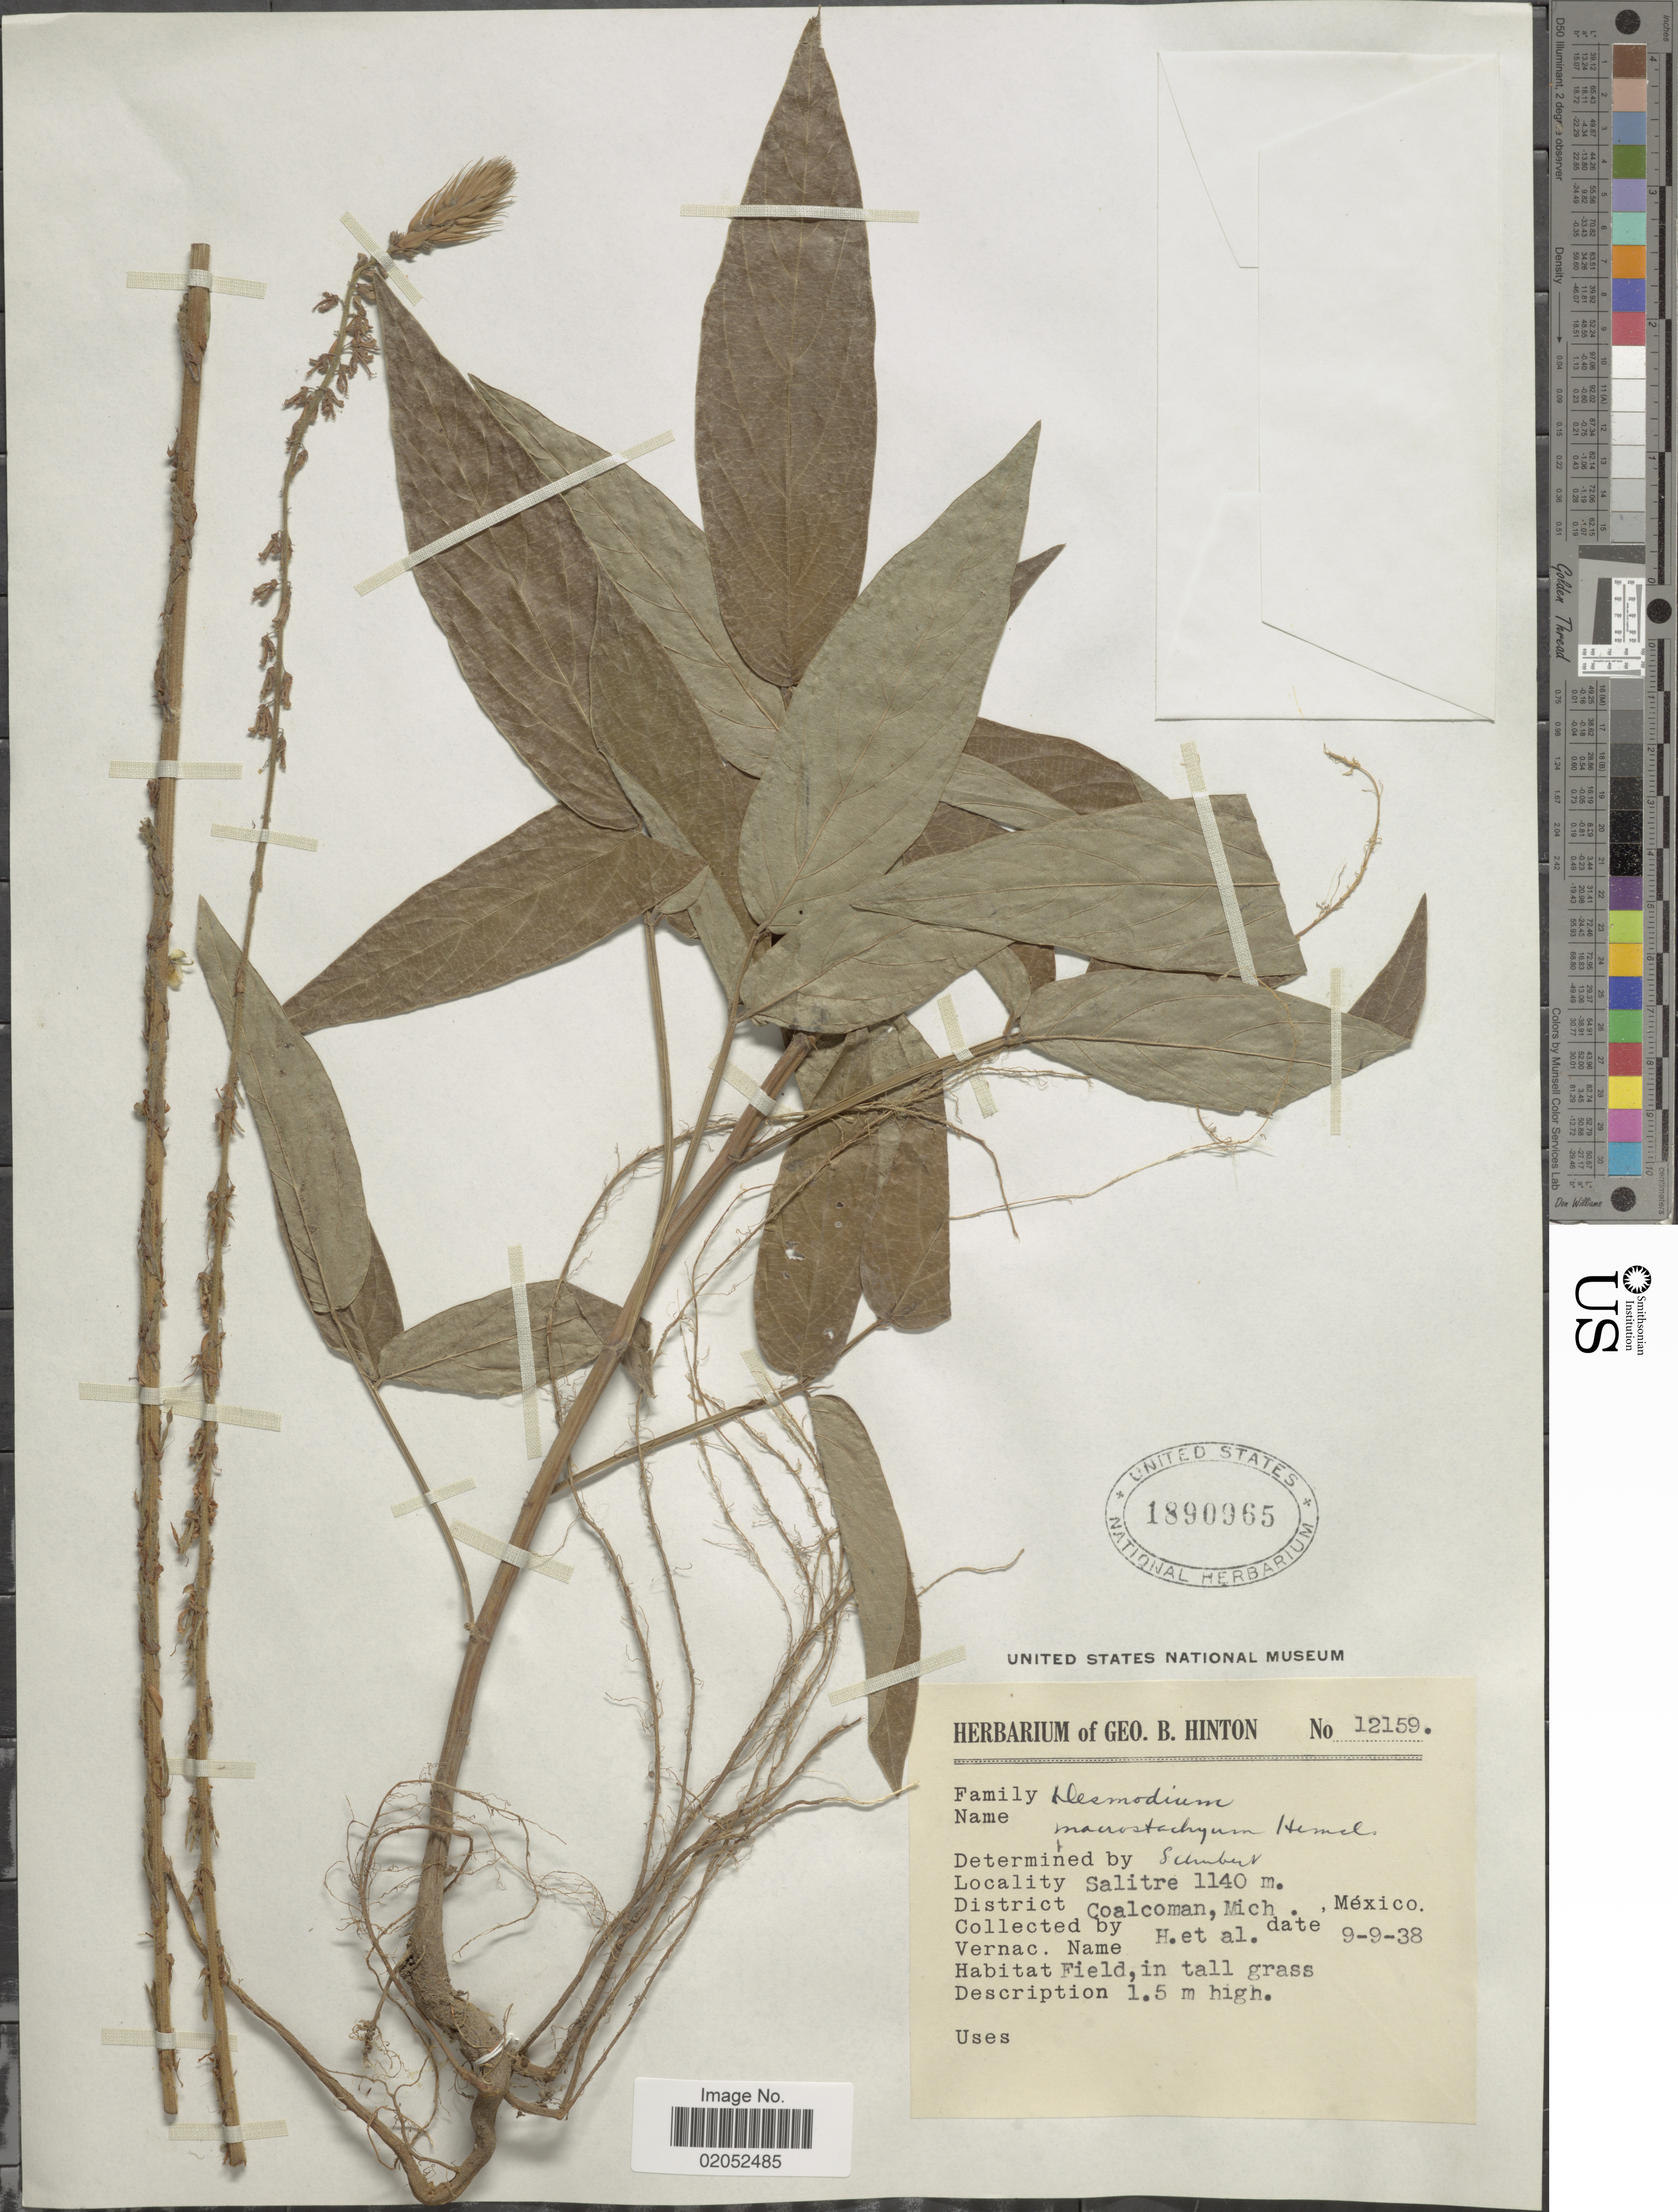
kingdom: Plantae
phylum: Tracheophyta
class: Magnoliopsida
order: Fabales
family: Fabaceae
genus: Desmodium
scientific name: Desmodium macrostachyum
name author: Hemsl.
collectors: G. B. Hinton & et al.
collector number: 12159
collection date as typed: Transcribed d/m/y: 9/9/38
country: Mexico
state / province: Michoacán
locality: Salitre, Coalcoman, Mich. Mexico.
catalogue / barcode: US 1890965